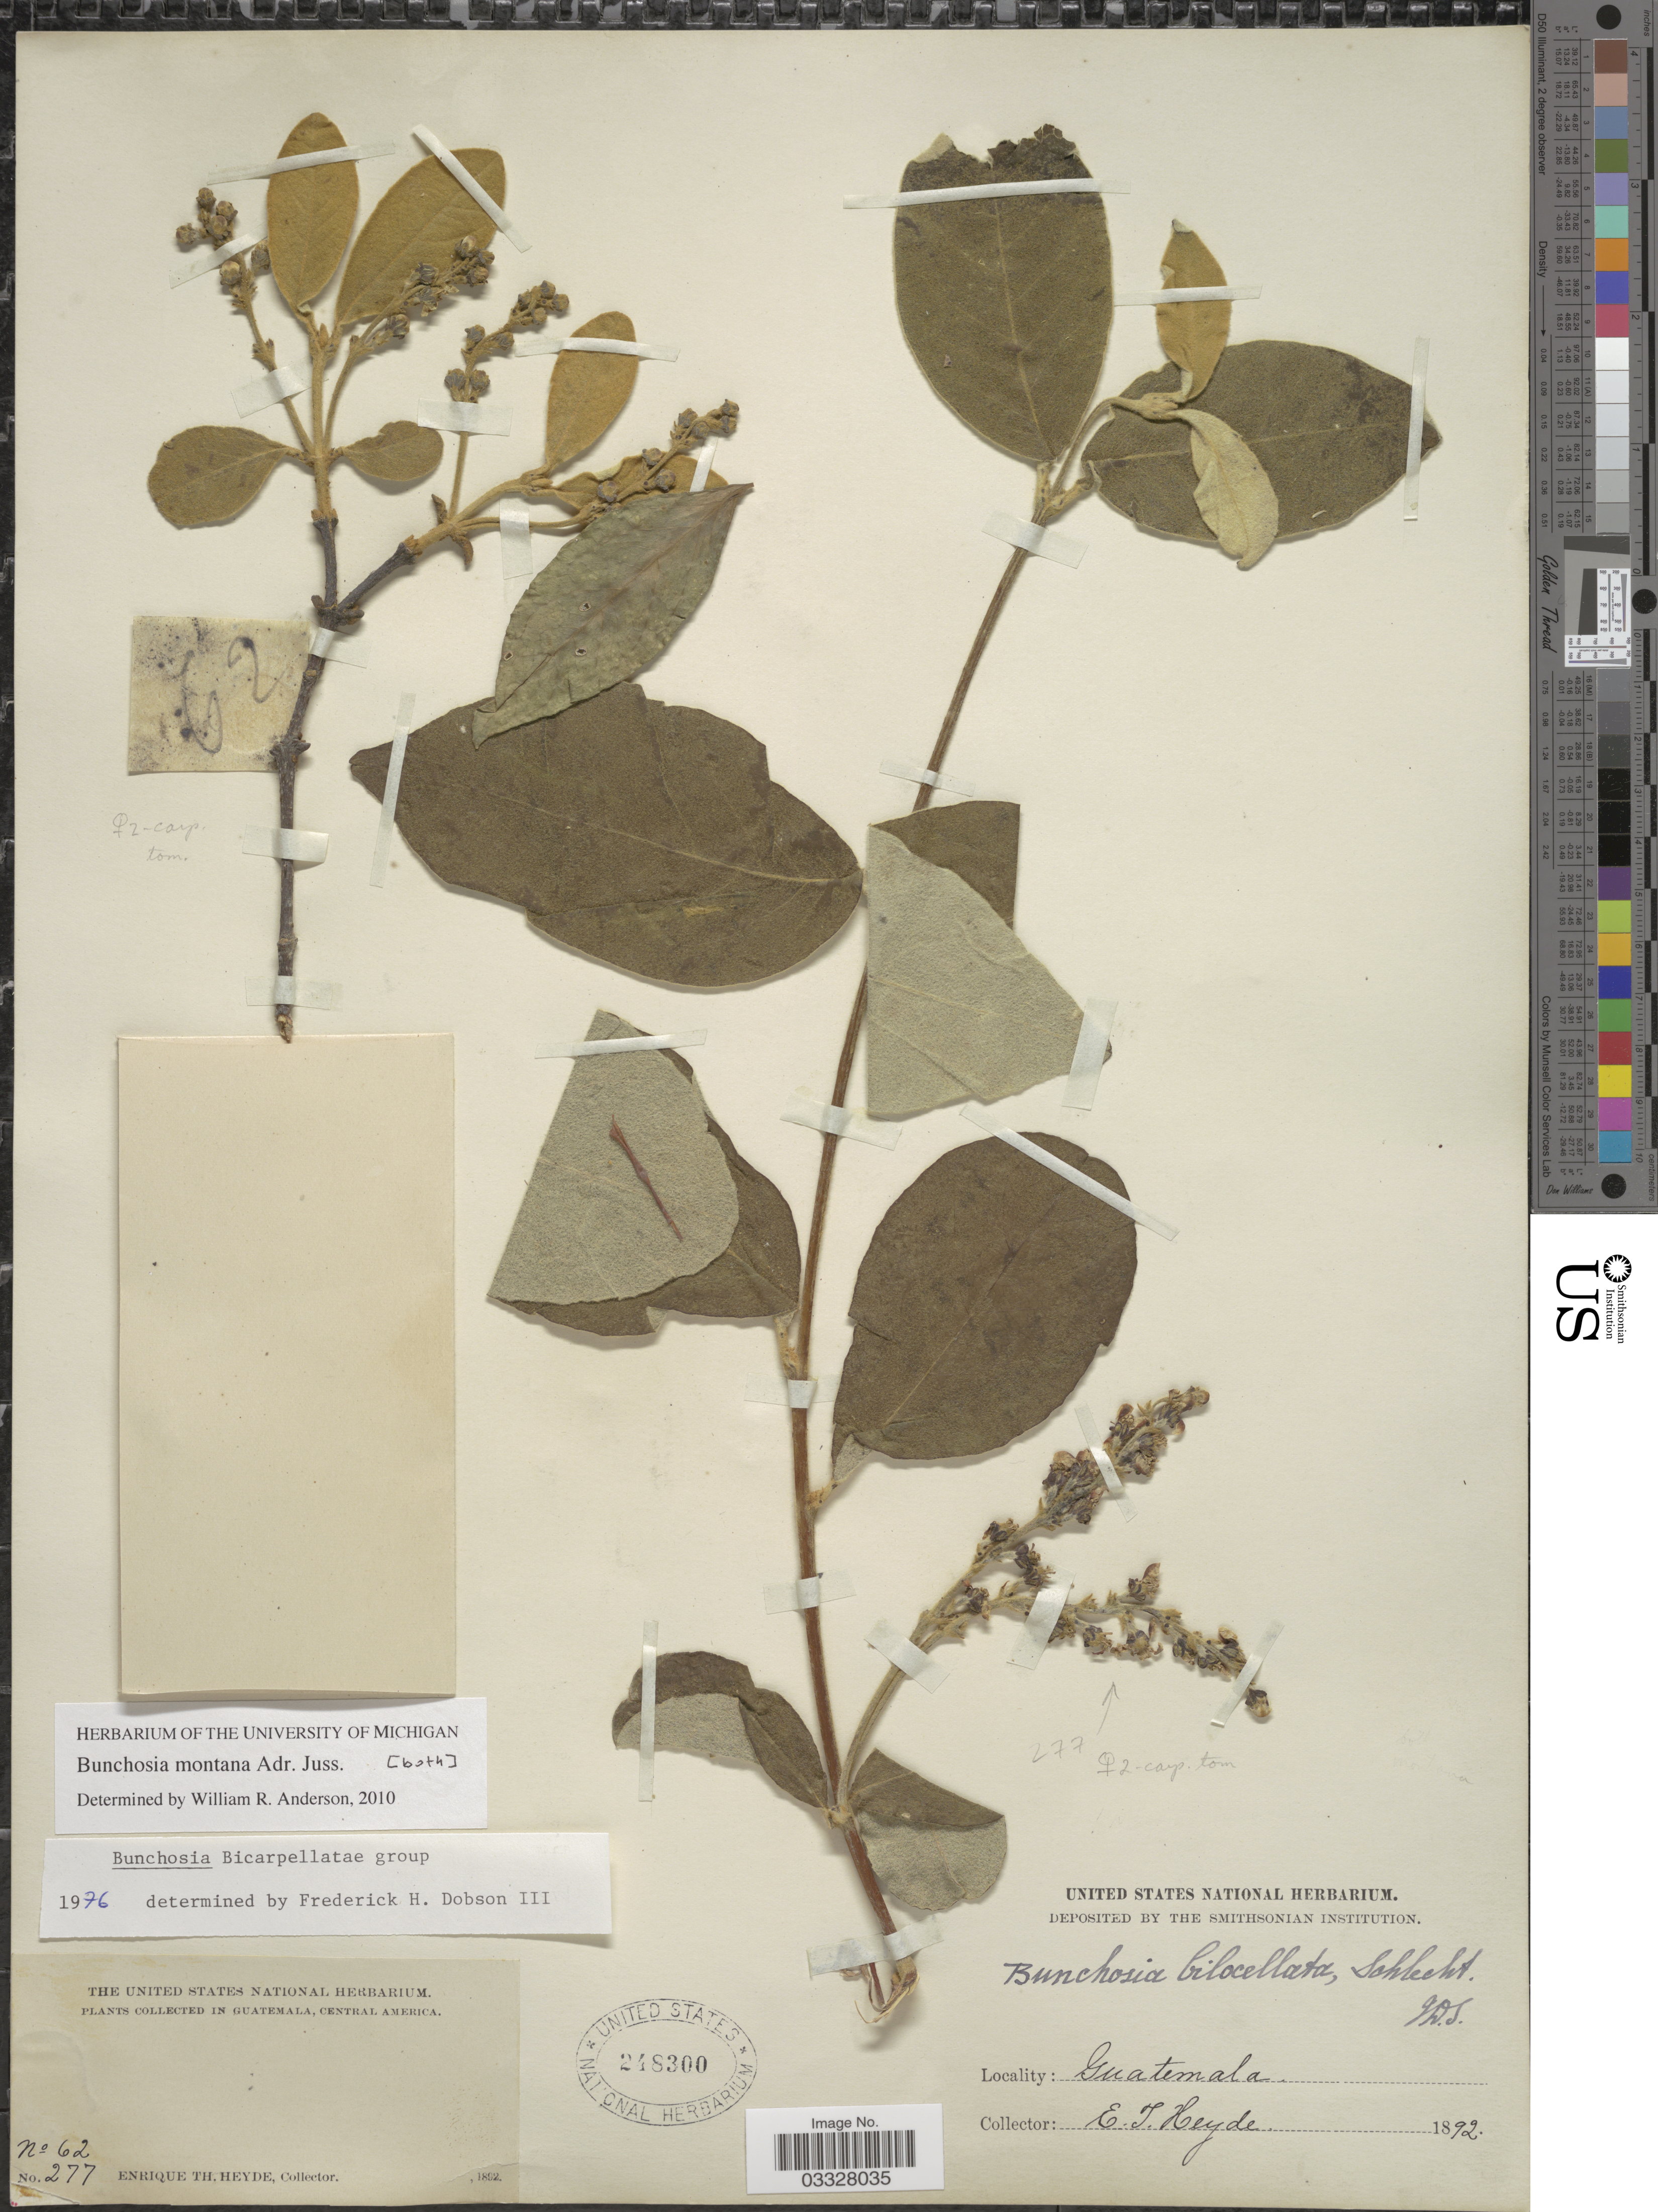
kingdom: Plantae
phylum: Tracheophyta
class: Magnoliopsida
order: Malpighiales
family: Malpighiaceae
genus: Bunchosia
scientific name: Bunchosia montana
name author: A. Juss.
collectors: E. T. Heyde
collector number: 62/277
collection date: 1892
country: Guatemala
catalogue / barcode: US 248300